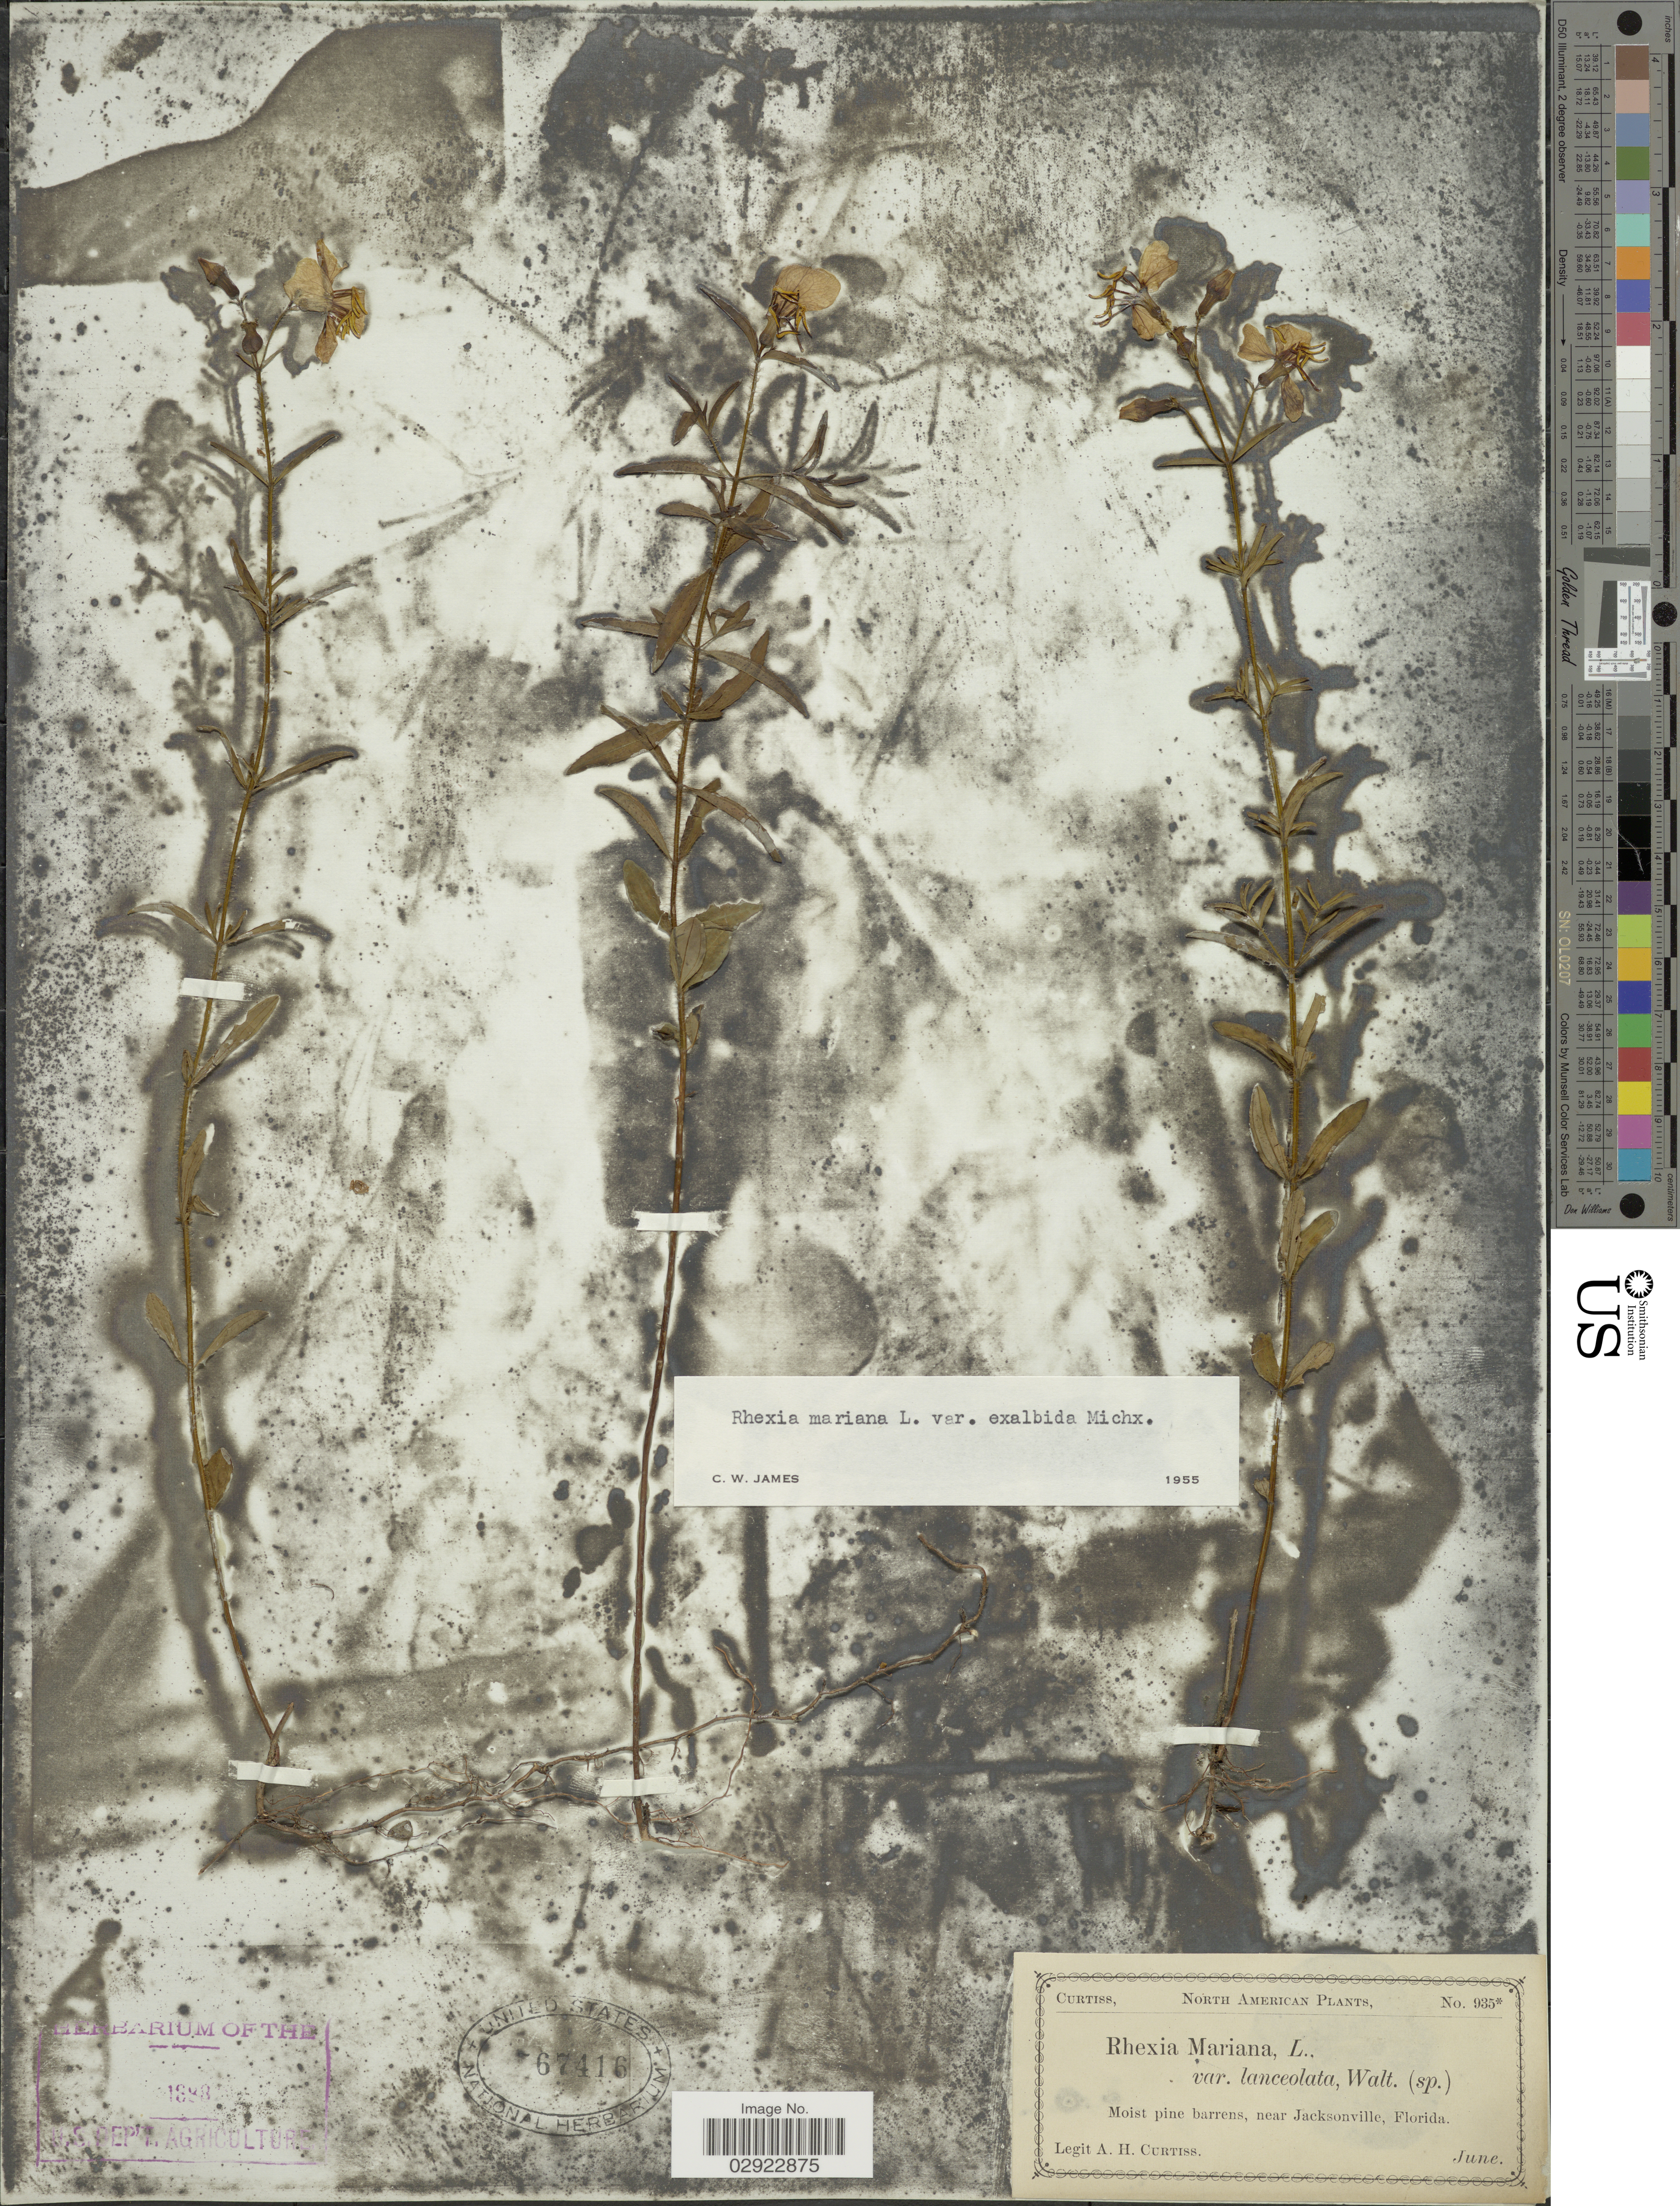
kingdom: Plantae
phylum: Tracheophyta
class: Magnoliopsida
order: Myrtales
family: Melastomataceae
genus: Rhexia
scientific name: Rhexia mariana var. exalbida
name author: Michx.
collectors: A. H. Curtiss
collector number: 935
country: United States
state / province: Florida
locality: Near Jacksonville.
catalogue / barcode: US 67416